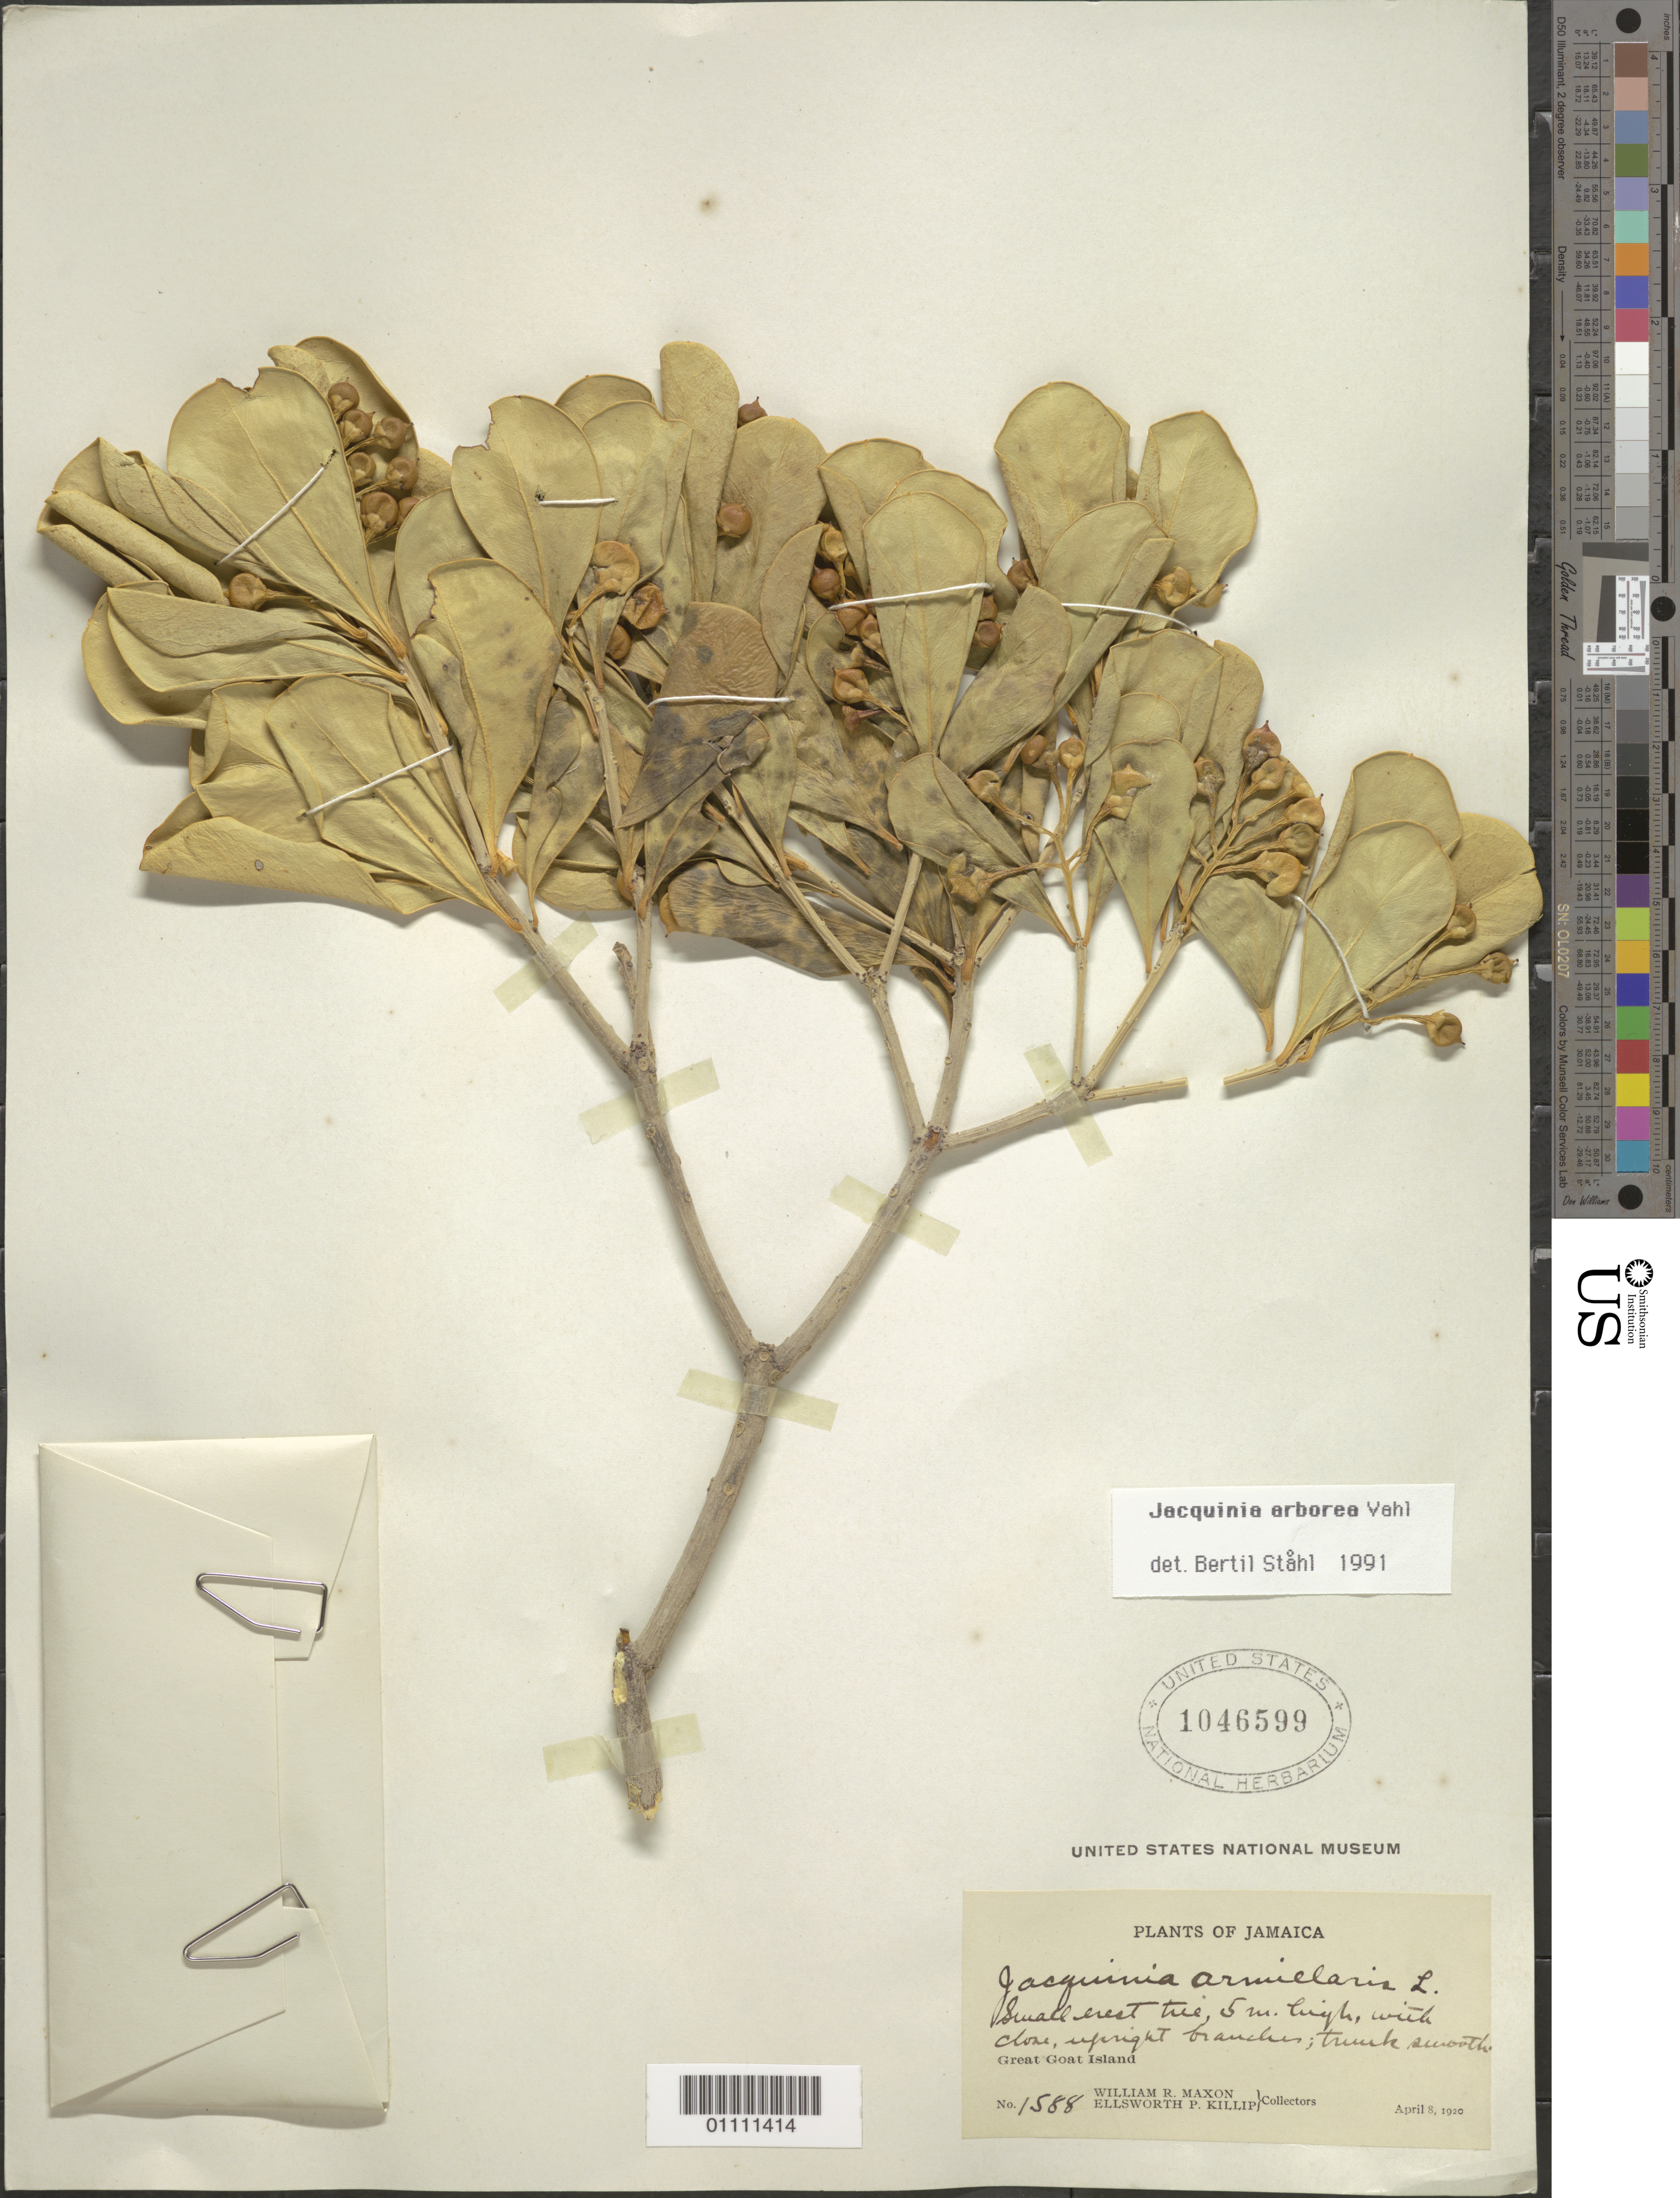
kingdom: Plantae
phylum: Tracheophyta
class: Magnoliopsida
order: Ericales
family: Primulaceae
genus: Jacquinia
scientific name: Jacquinia arborea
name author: Vahl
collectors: W. R. Maxon & E. P. Killip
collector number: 1588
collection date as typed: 08 Apr 1920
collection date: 1920-04-08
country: Jamaica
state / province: Saint Catherine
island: Great Goat Island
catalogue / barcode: US 1046599